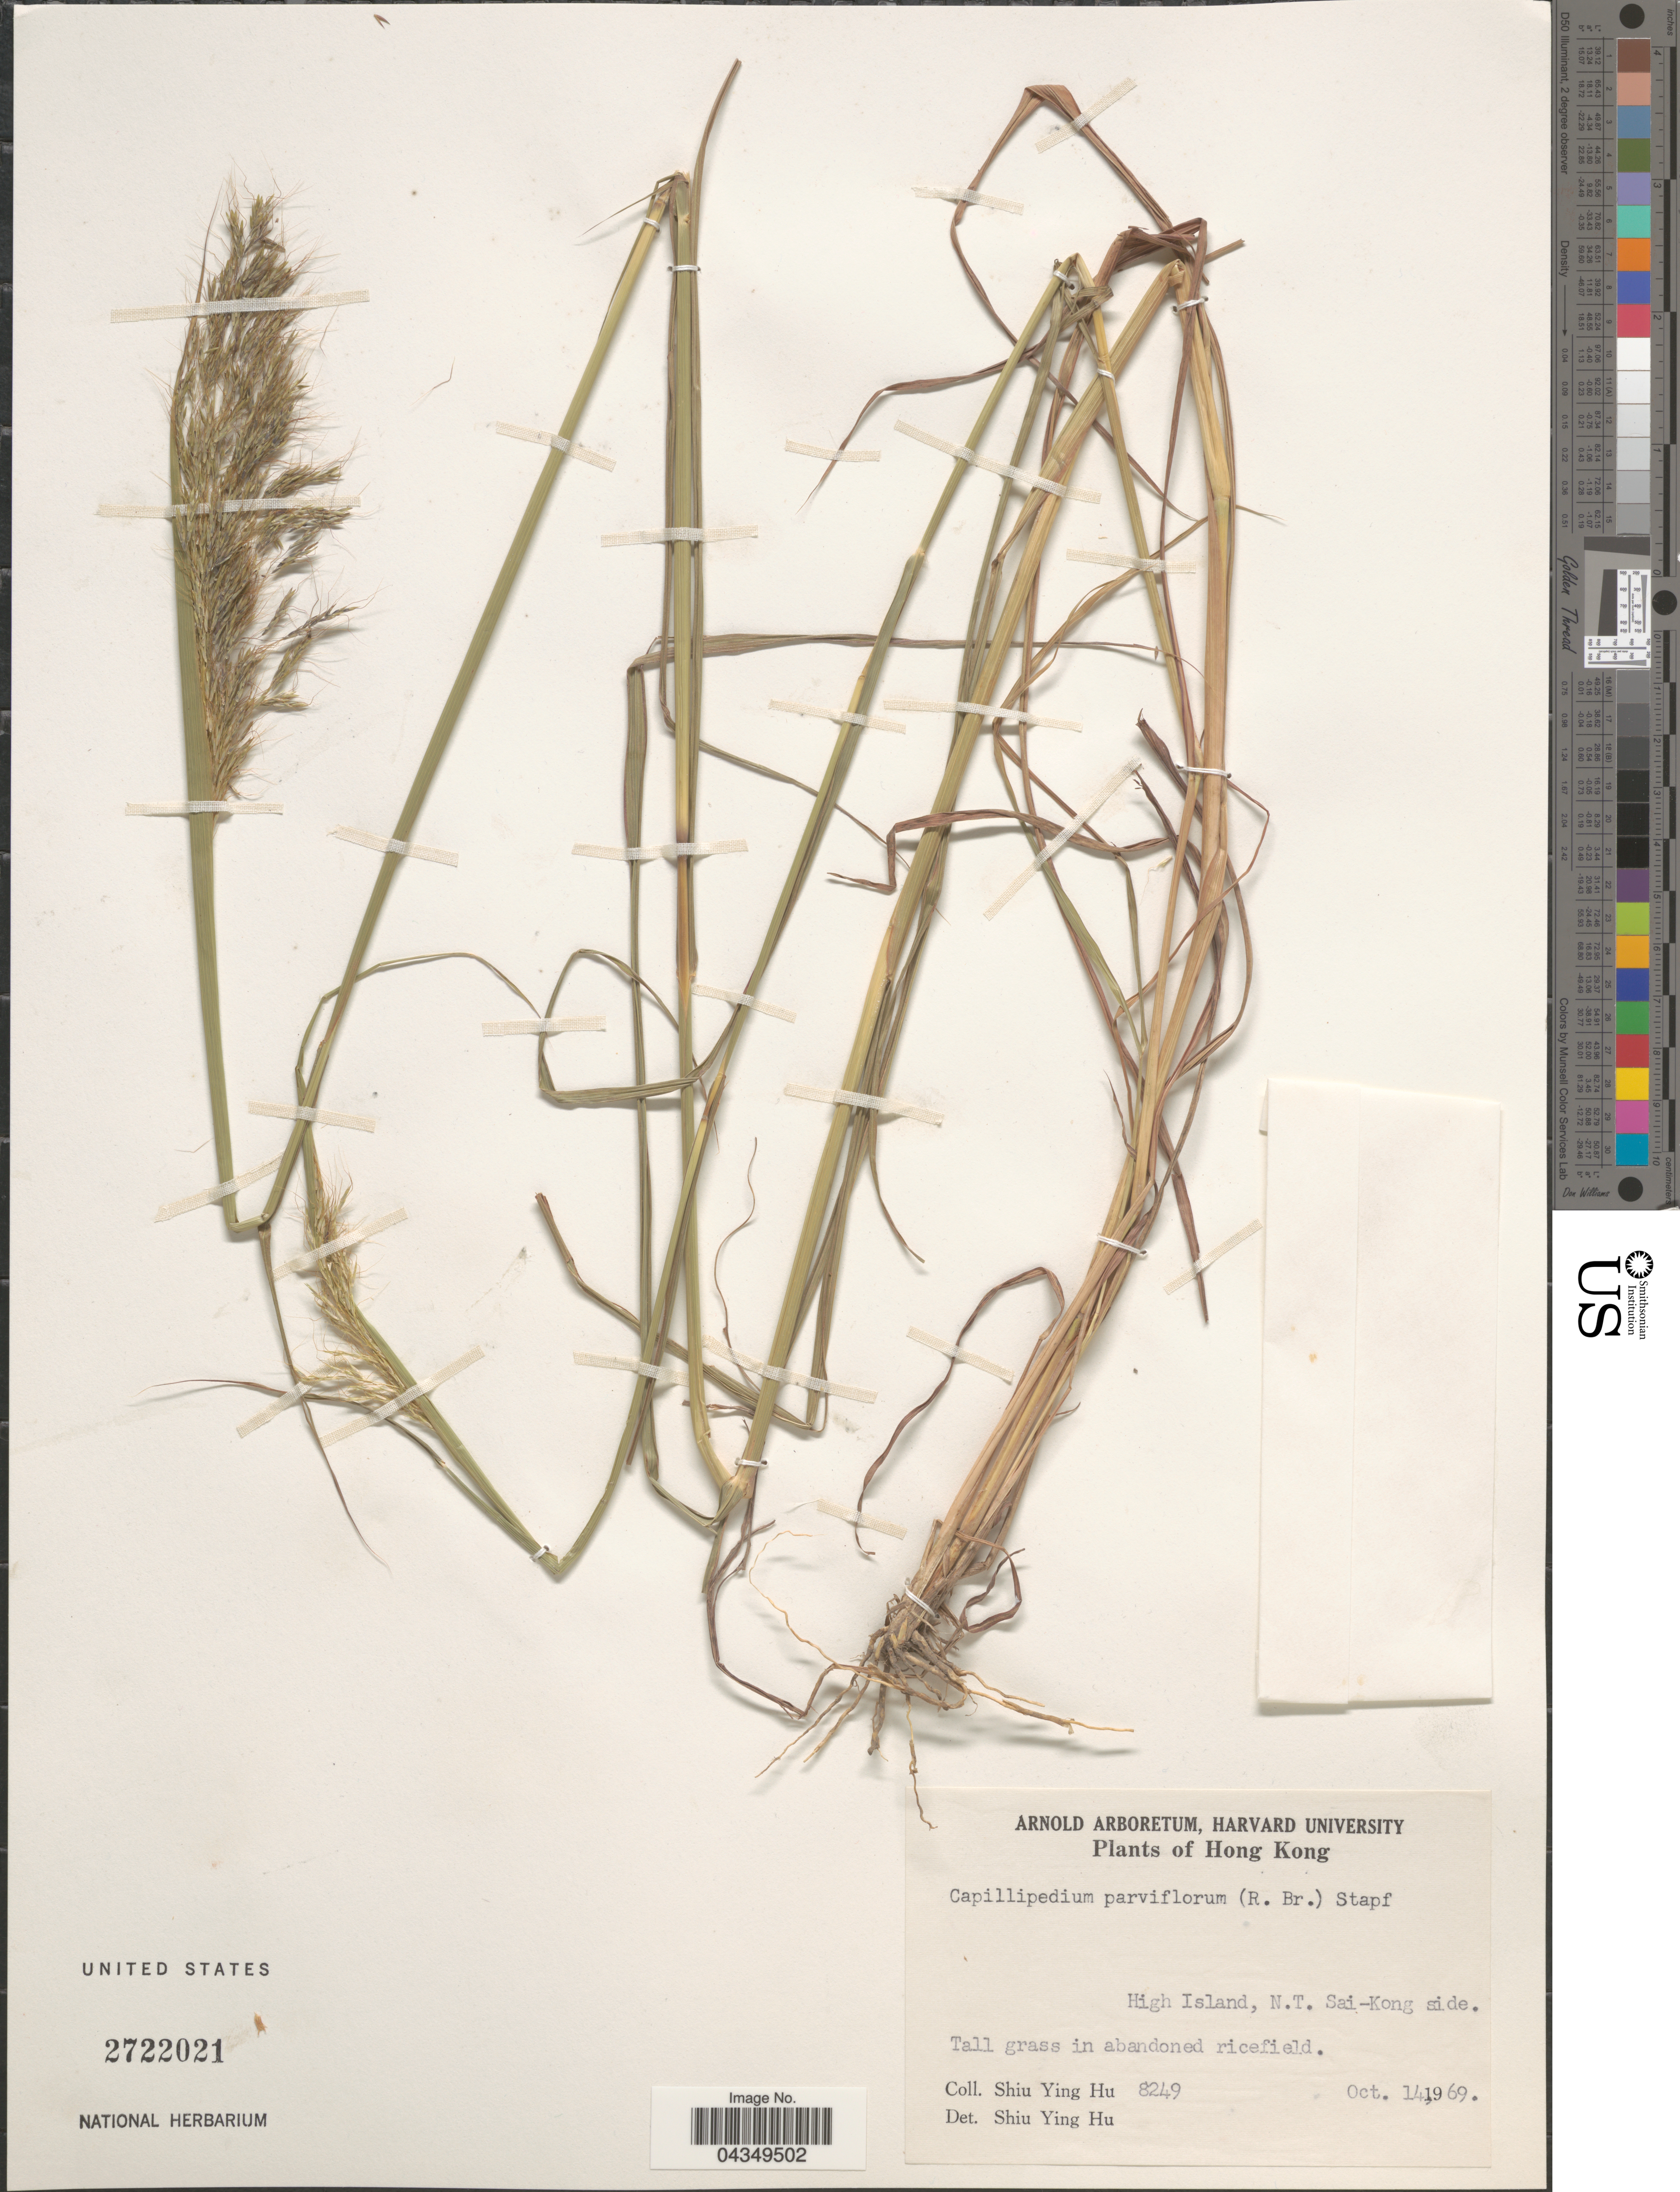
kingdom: Plantae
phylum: Tracheophyta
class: Liliopsida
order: Poales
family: Poaceae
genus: Capillipedium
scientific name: Capillipedium parviflorum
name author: (R. Br.) Stapf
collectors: S. Y. Hu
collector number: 8249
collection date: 1969-10-14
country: China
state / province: Hong Kong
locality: High Island, N.T. Sai-Kong side.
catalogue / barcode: US 2722021